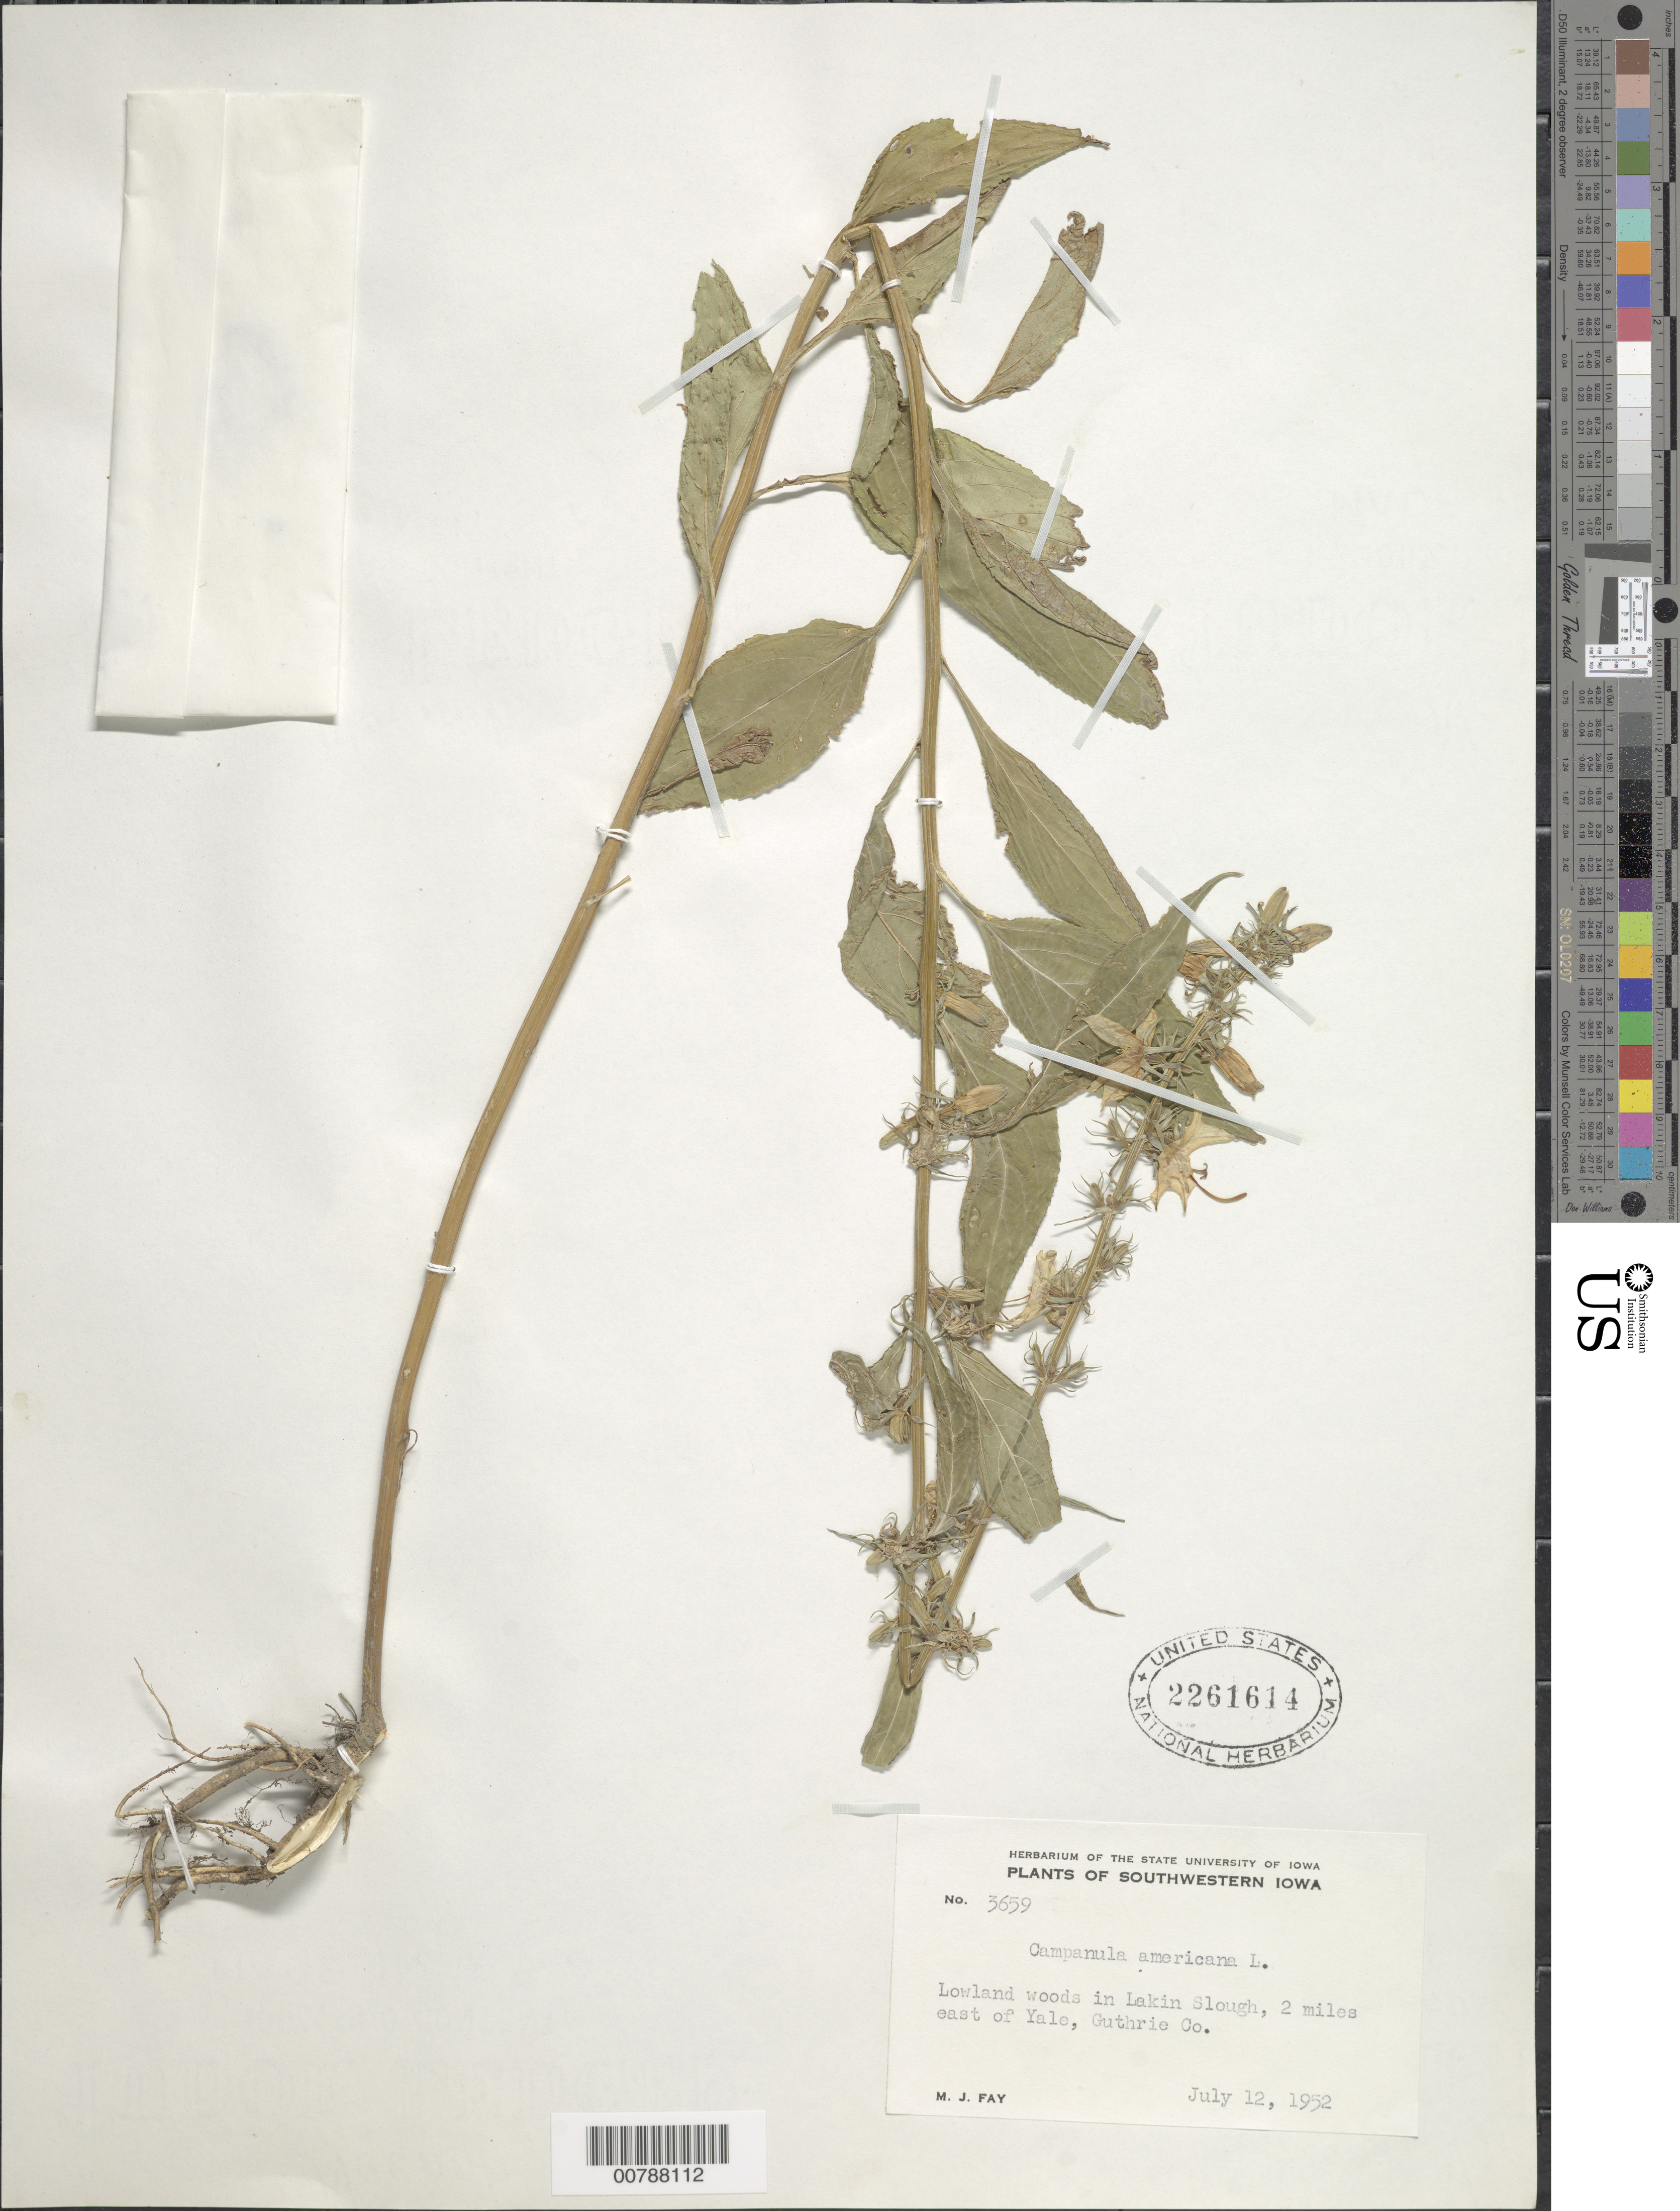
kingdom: Plantae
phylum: Tracheophyta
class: Magnoliopsida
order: Asterales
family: Campanulaceae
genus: Campanula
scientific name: Campanula americana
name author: L.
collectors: M. Fay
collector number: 3659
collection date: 1952-07-12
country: United States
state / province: Iowa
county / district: Guthrie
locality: Lakin Slough, 2 miles east of Yale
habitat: Lowland woods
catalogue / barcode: US 2261614